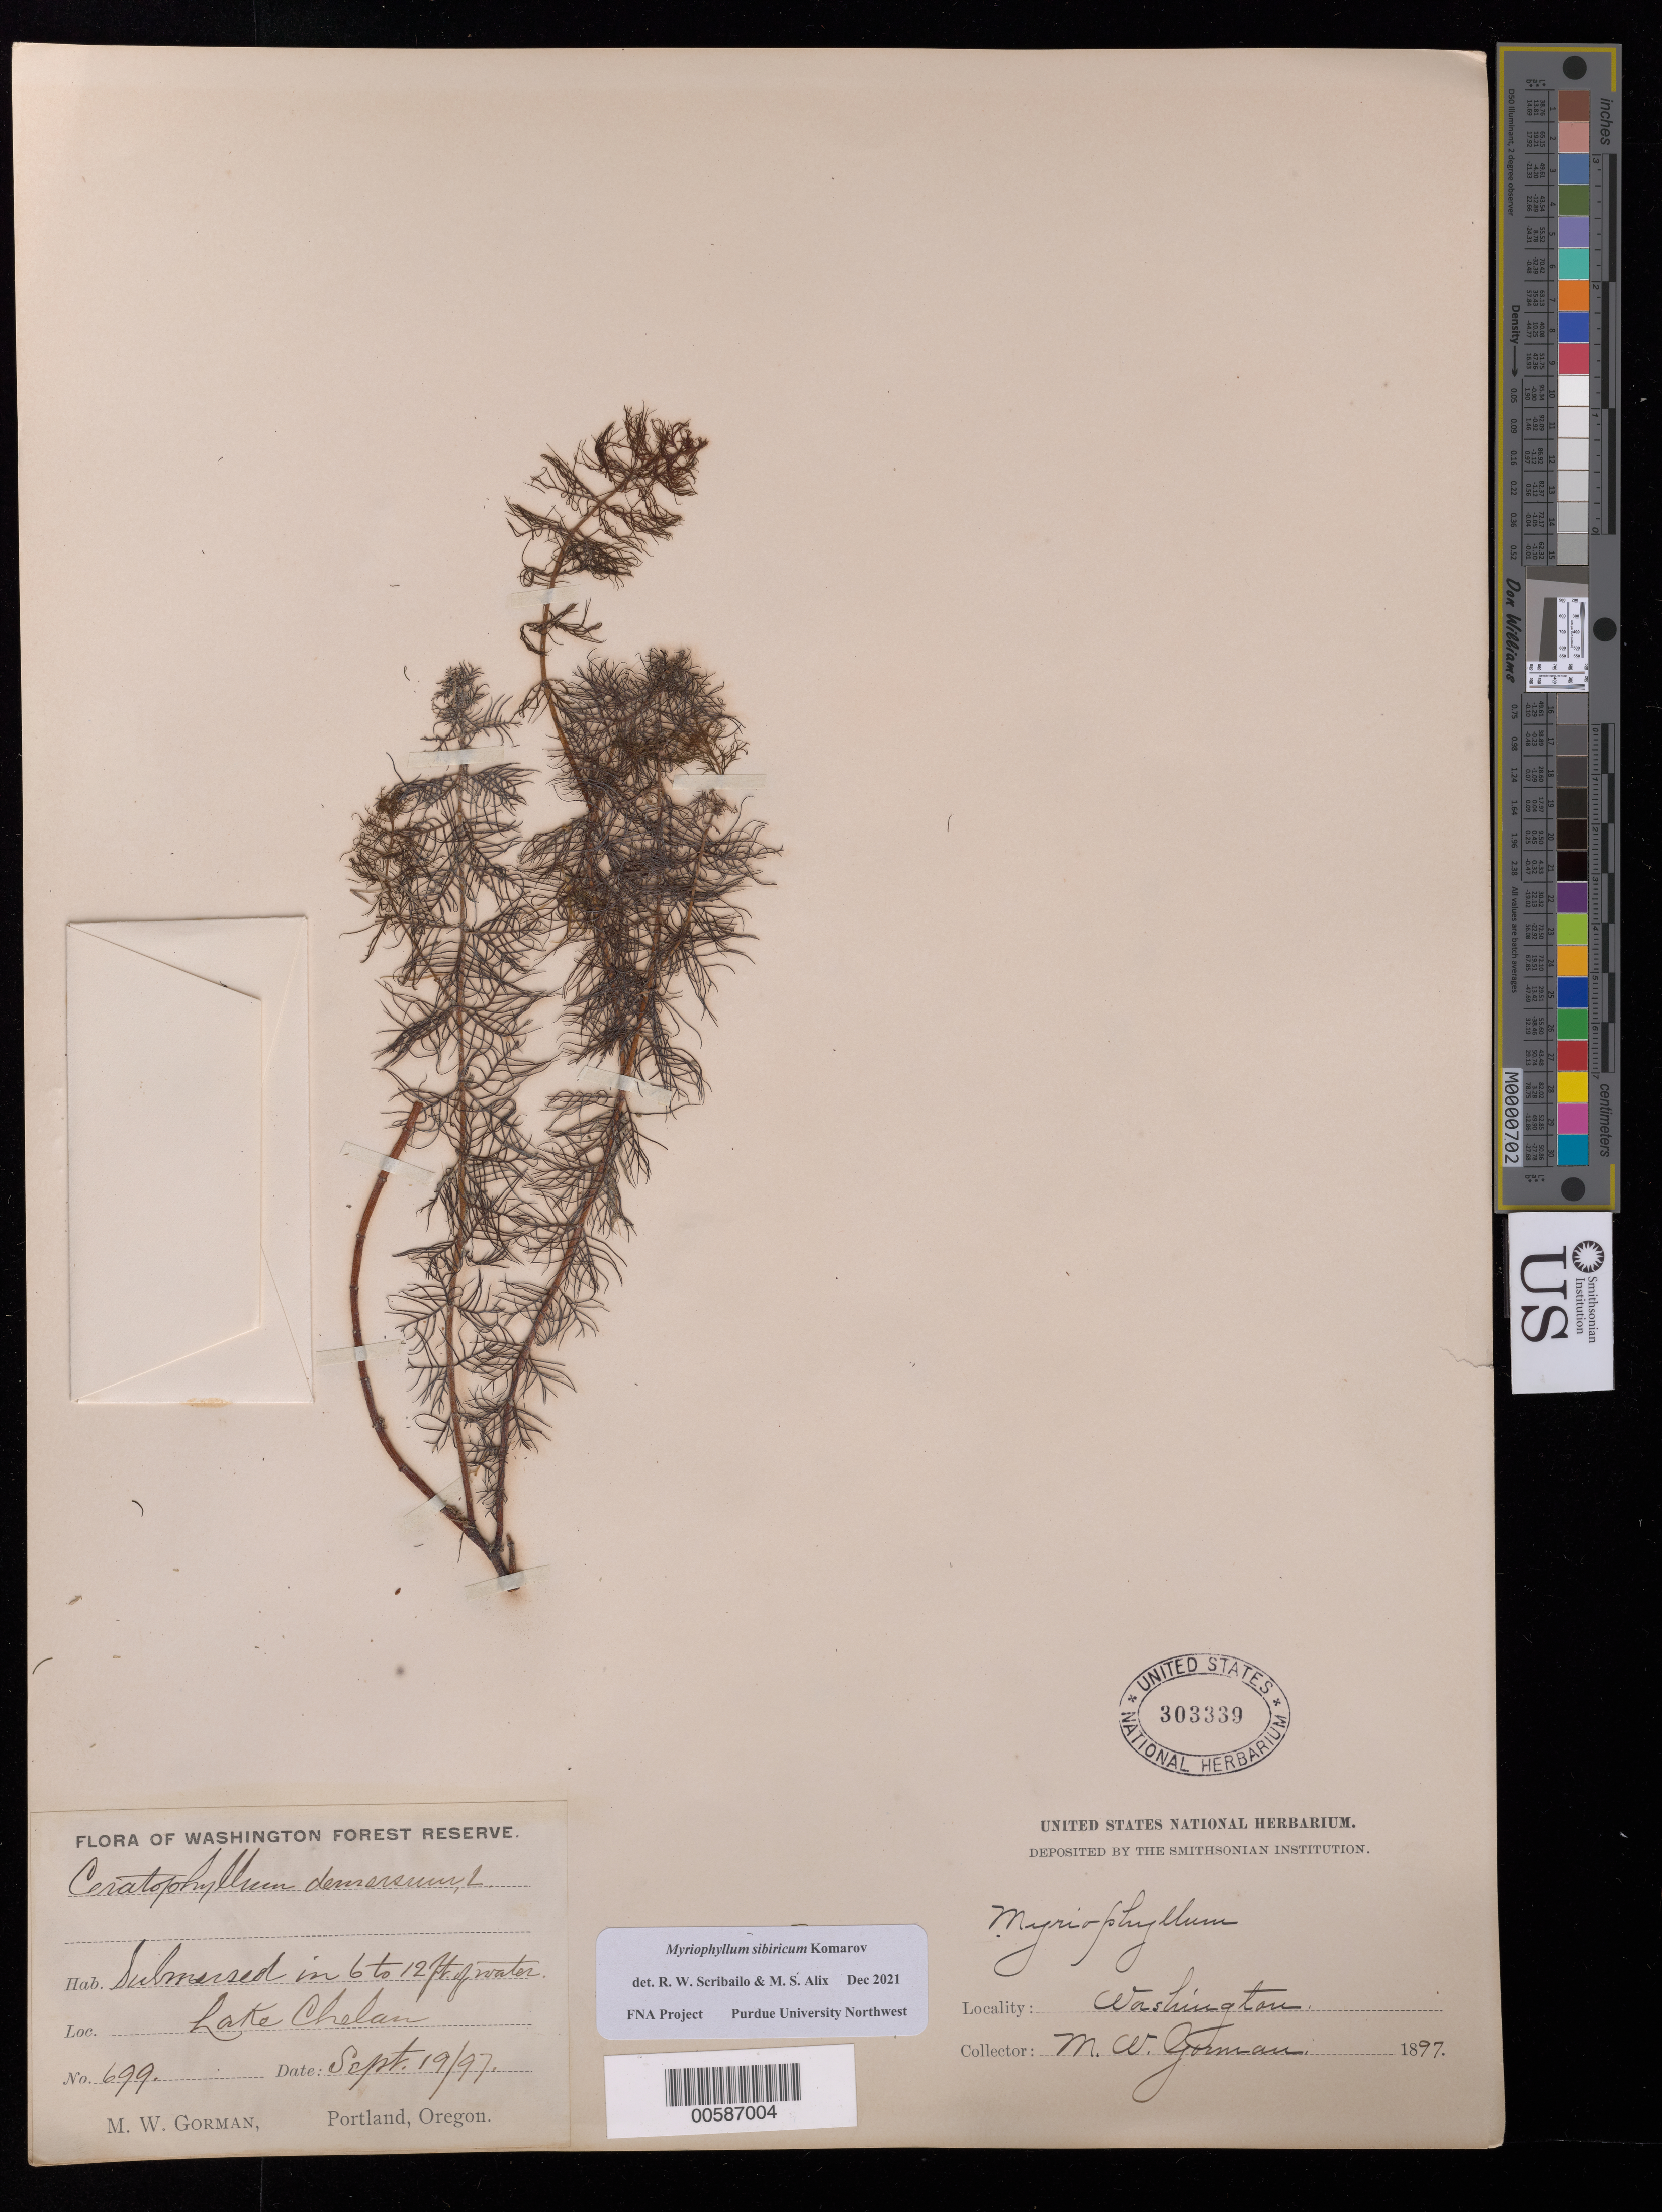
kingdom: Plantae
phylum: Tracheophyta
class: Magnoliopsida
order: Saxifragales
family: Haloragaceae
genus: Myriophyllum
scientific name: Myriophyllum sibiricum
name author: Kom.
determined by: Scribailo, R. W.; Alix, M. S.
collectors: M. W. Gorman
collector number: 699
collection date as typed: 19 Sep 1897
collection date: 1897-09-19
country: United States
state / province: Washington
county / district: Chelan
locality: Lake Chelan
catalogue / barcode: US 303339